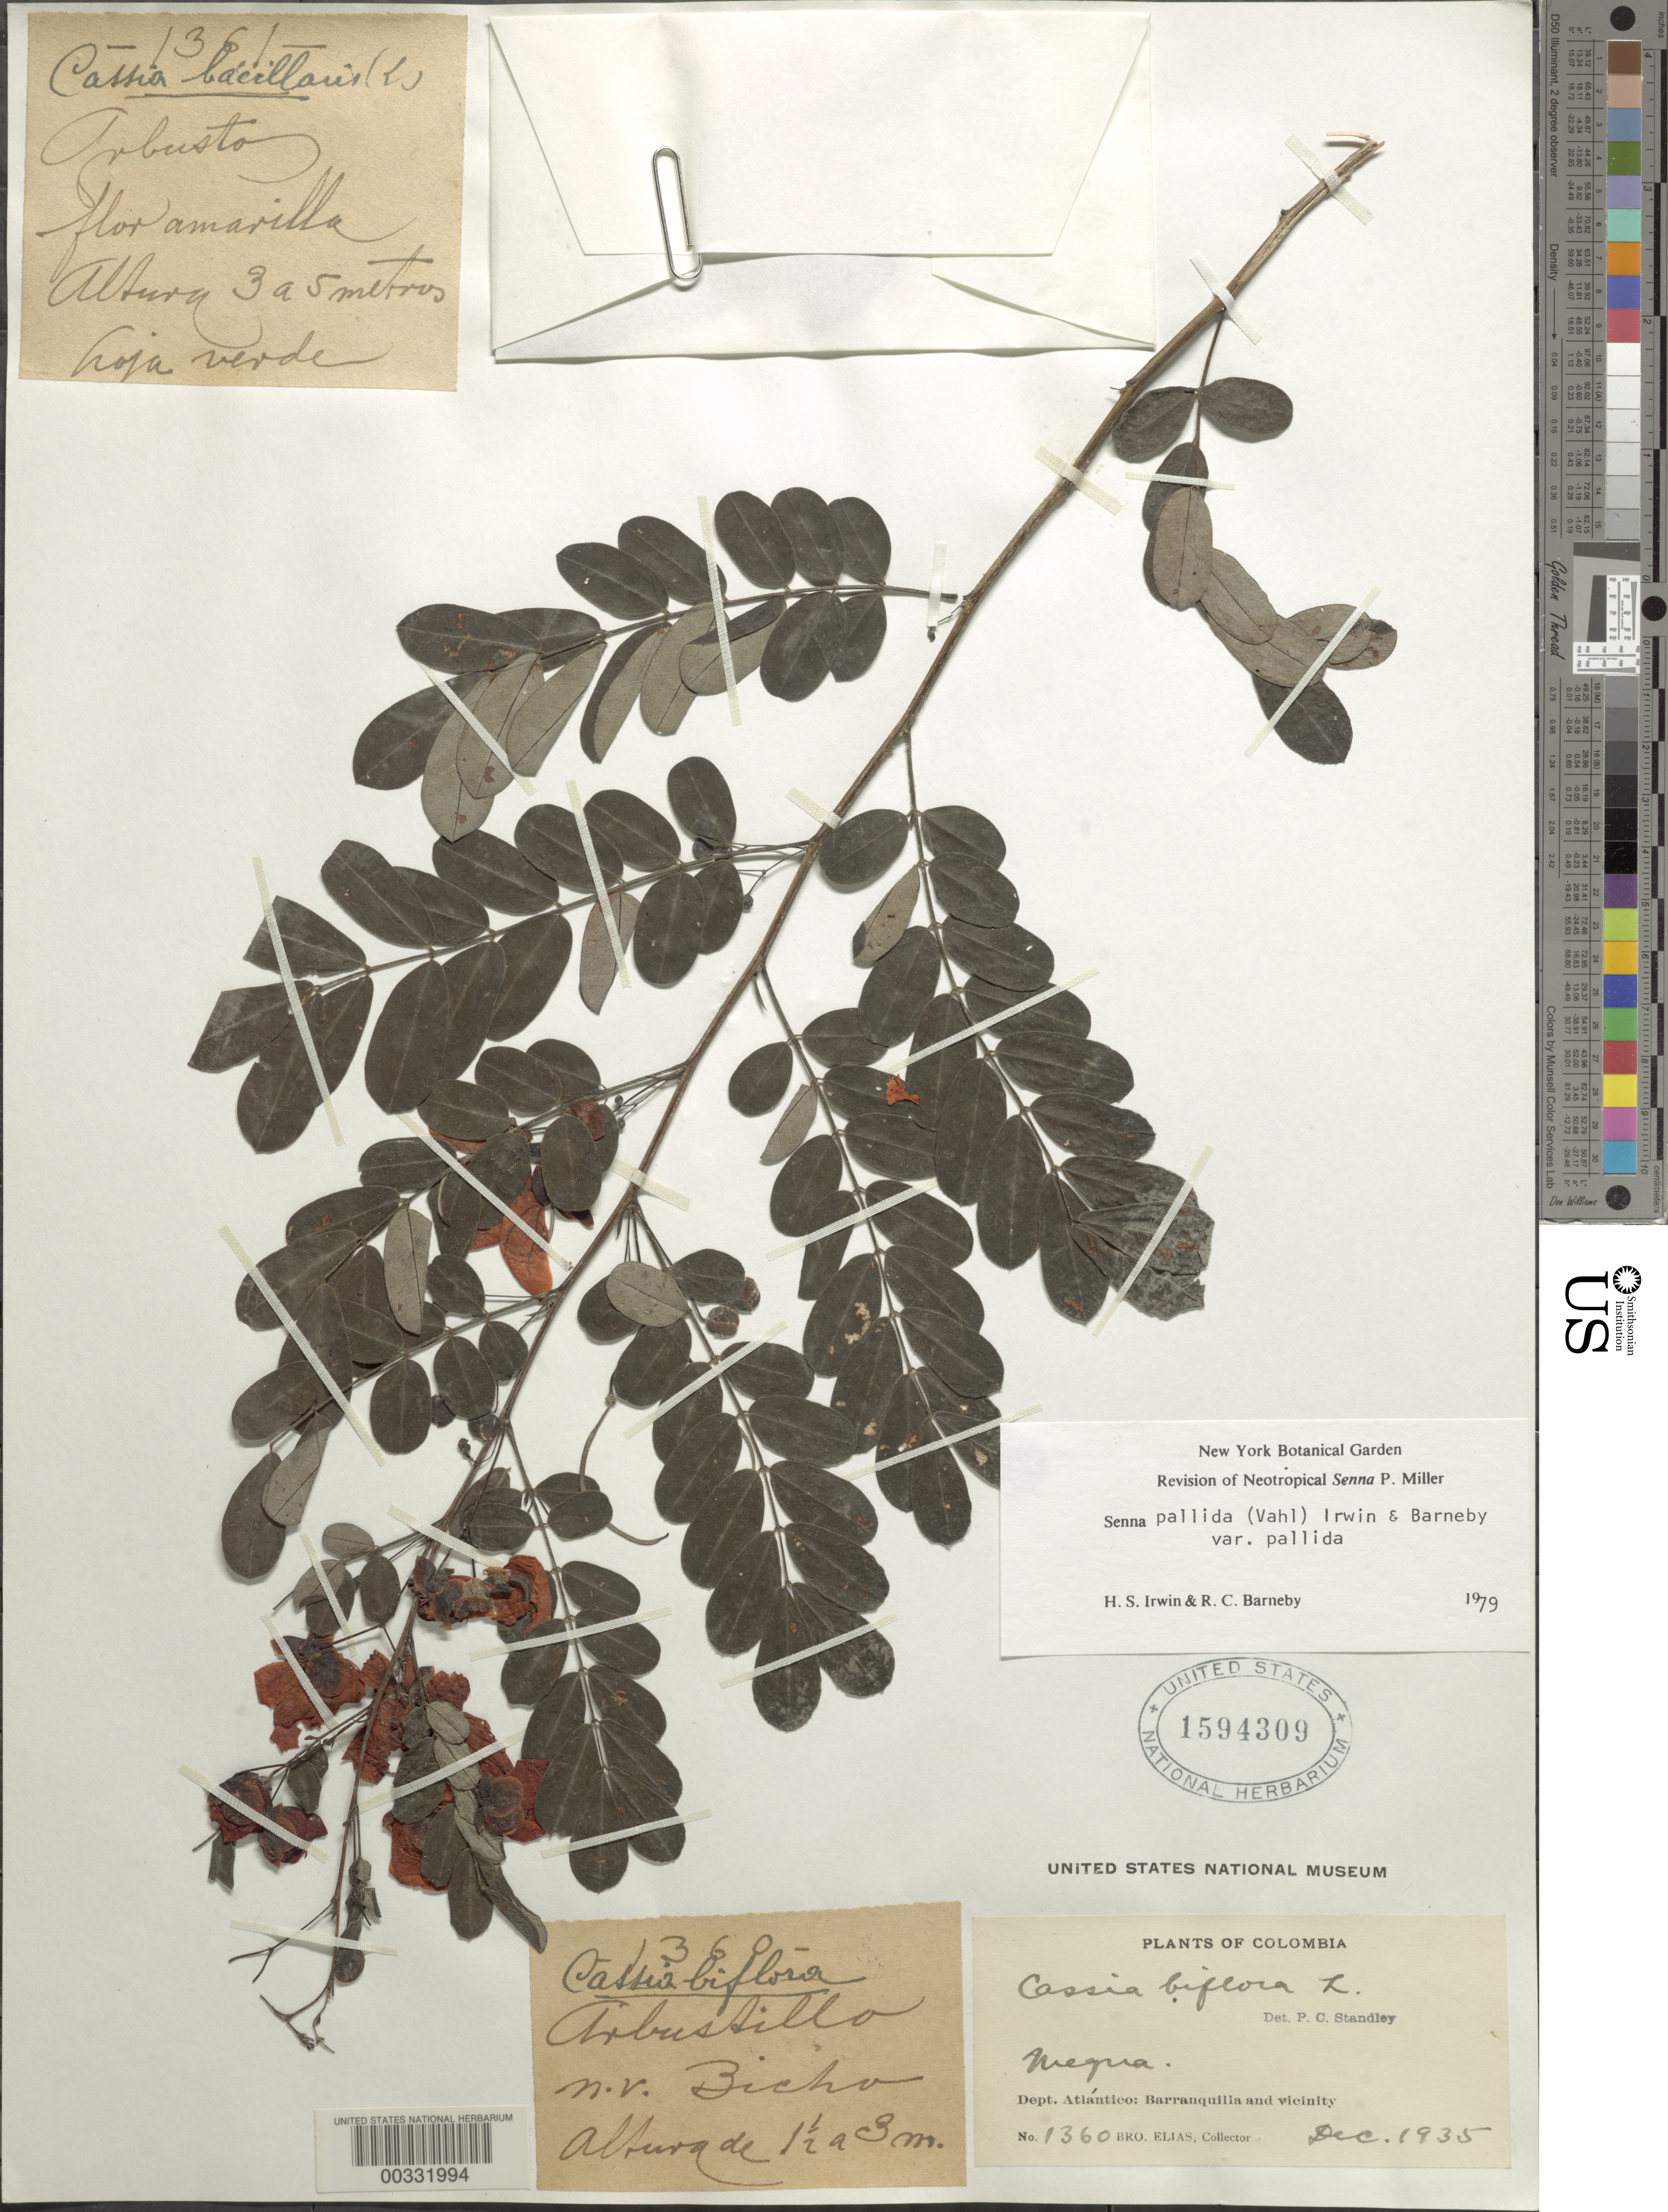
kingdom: Plantae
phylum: Tracheophyta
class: Magnoliopsida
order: Fabales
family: Fabaceae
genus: Senna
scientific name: Senna pallida var. pallida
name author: (Vahl) H.S. Irwin & Barneby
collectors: Bro. Elias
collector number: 1360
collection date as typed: Dec 1935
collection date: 1935-12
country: Colombia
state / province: Atlántico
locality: Barranquilla and vicinity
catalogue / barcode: US 1594309